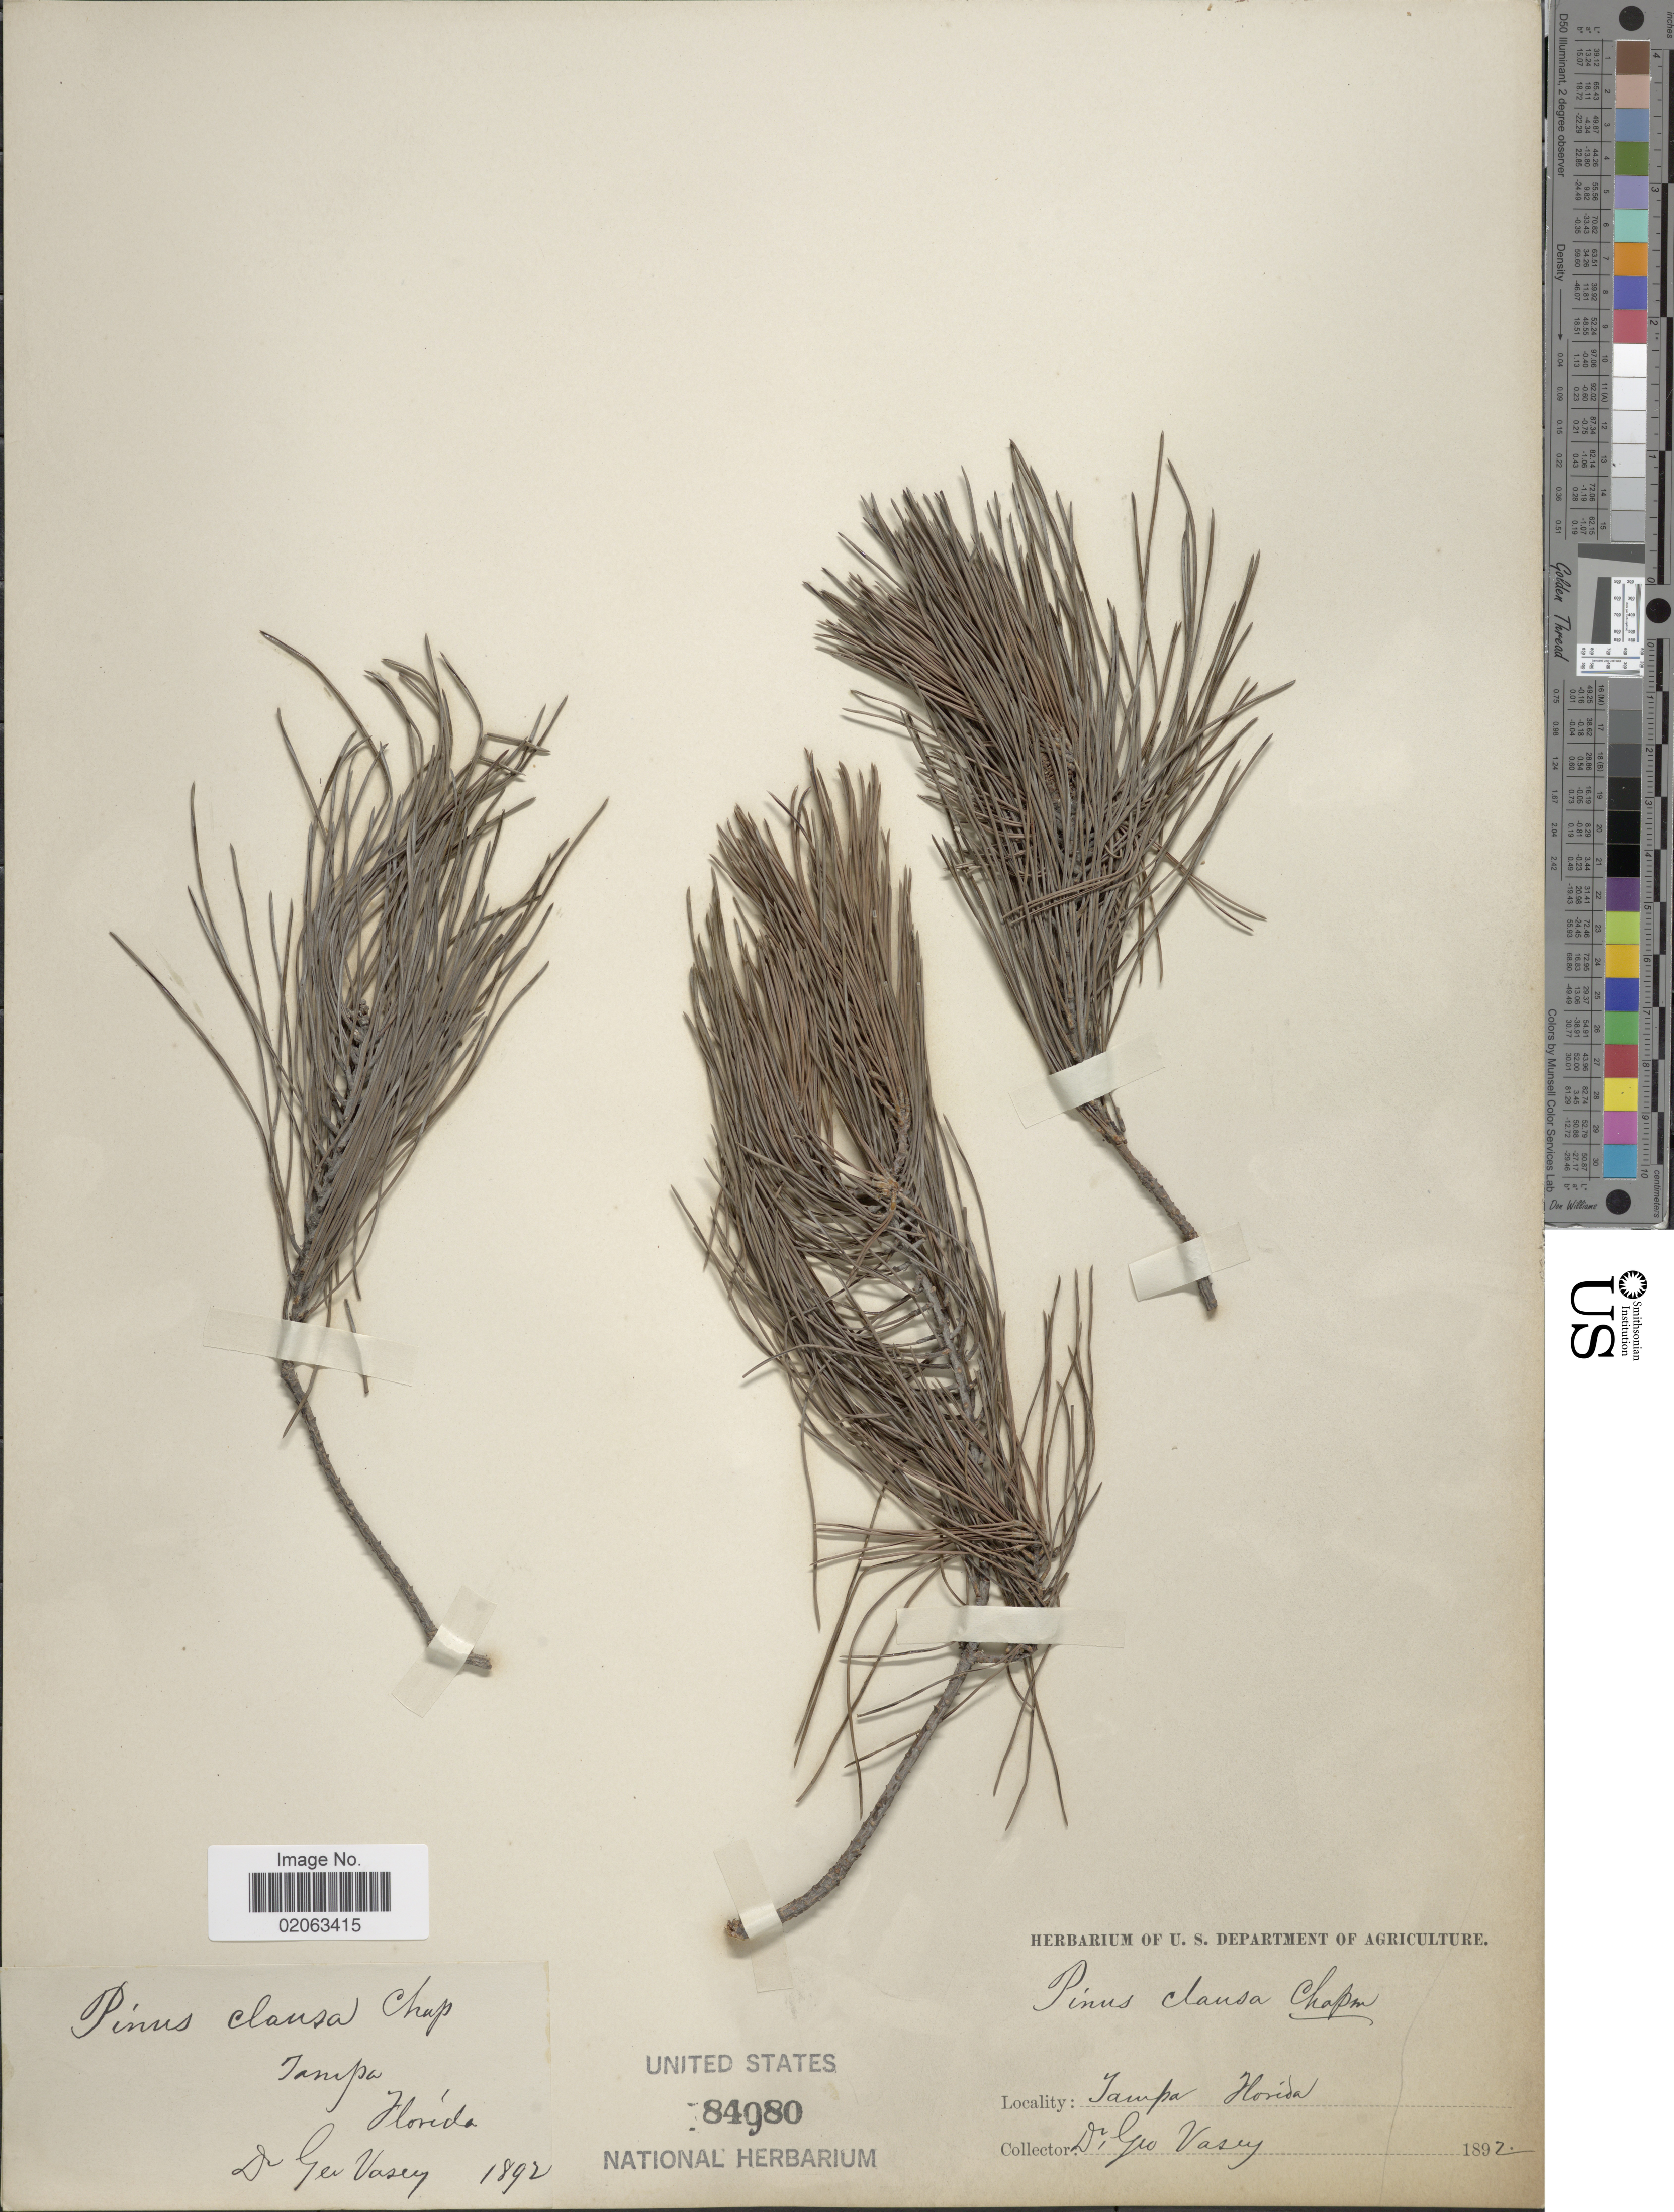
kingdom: Plantae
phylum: Tracheophyta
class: Pinopsida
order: Pinales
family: Pinaceae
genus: Pinus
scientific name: Pinus clausa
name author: (Chapm. ex Engelm.) Vasey ex Sarg.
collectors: G. Vasey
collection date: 1892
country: United States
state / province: Florida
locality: Tampa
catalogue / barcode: US 84980